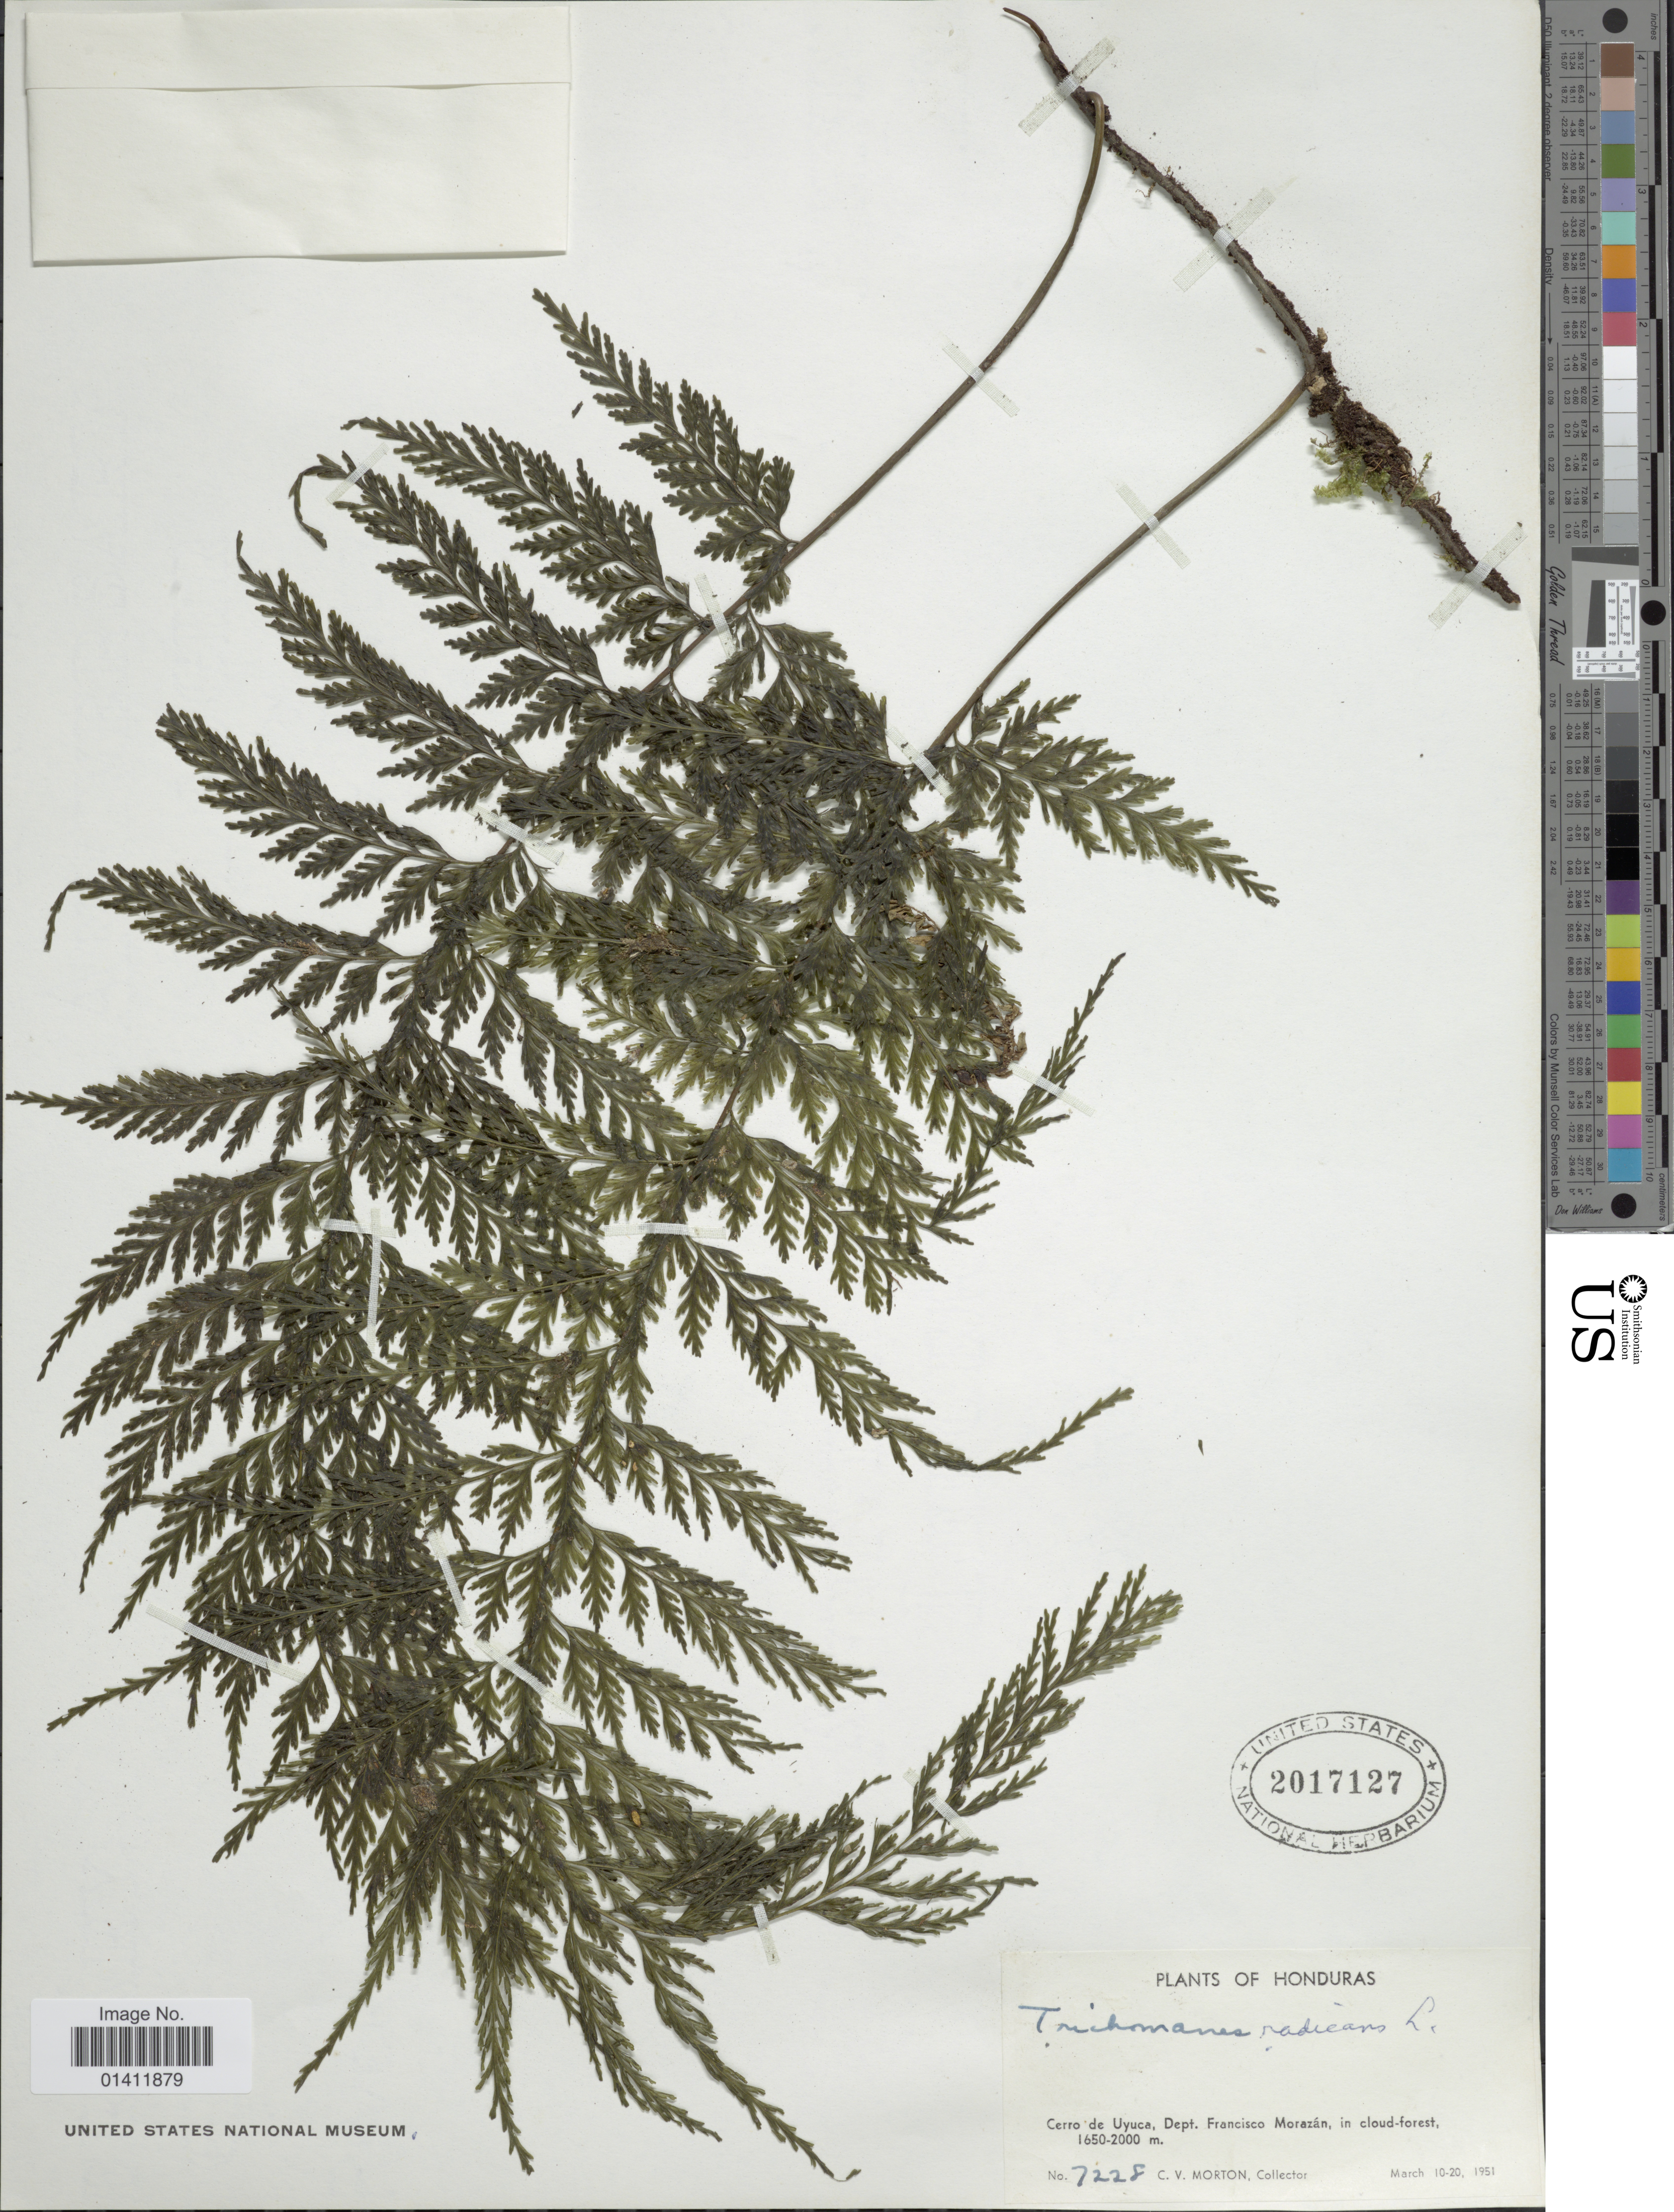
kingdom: Plantae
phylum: Tracheophyta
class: Polypodiopsida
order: Hymenophyllales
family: Hymenophyllaceae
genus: Vandenboschia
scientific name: Vandenboschia radicans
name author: (Sw.) Copel.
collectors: C. V. Morton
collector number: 7228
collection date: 1951-03-10/1951-03-20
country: Honduras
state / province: Fco. Morazán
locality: Cerro de Uyuca, Dept. Francisco Morazan, in cloud-forest.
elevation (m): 1650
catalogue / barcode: US 2017127